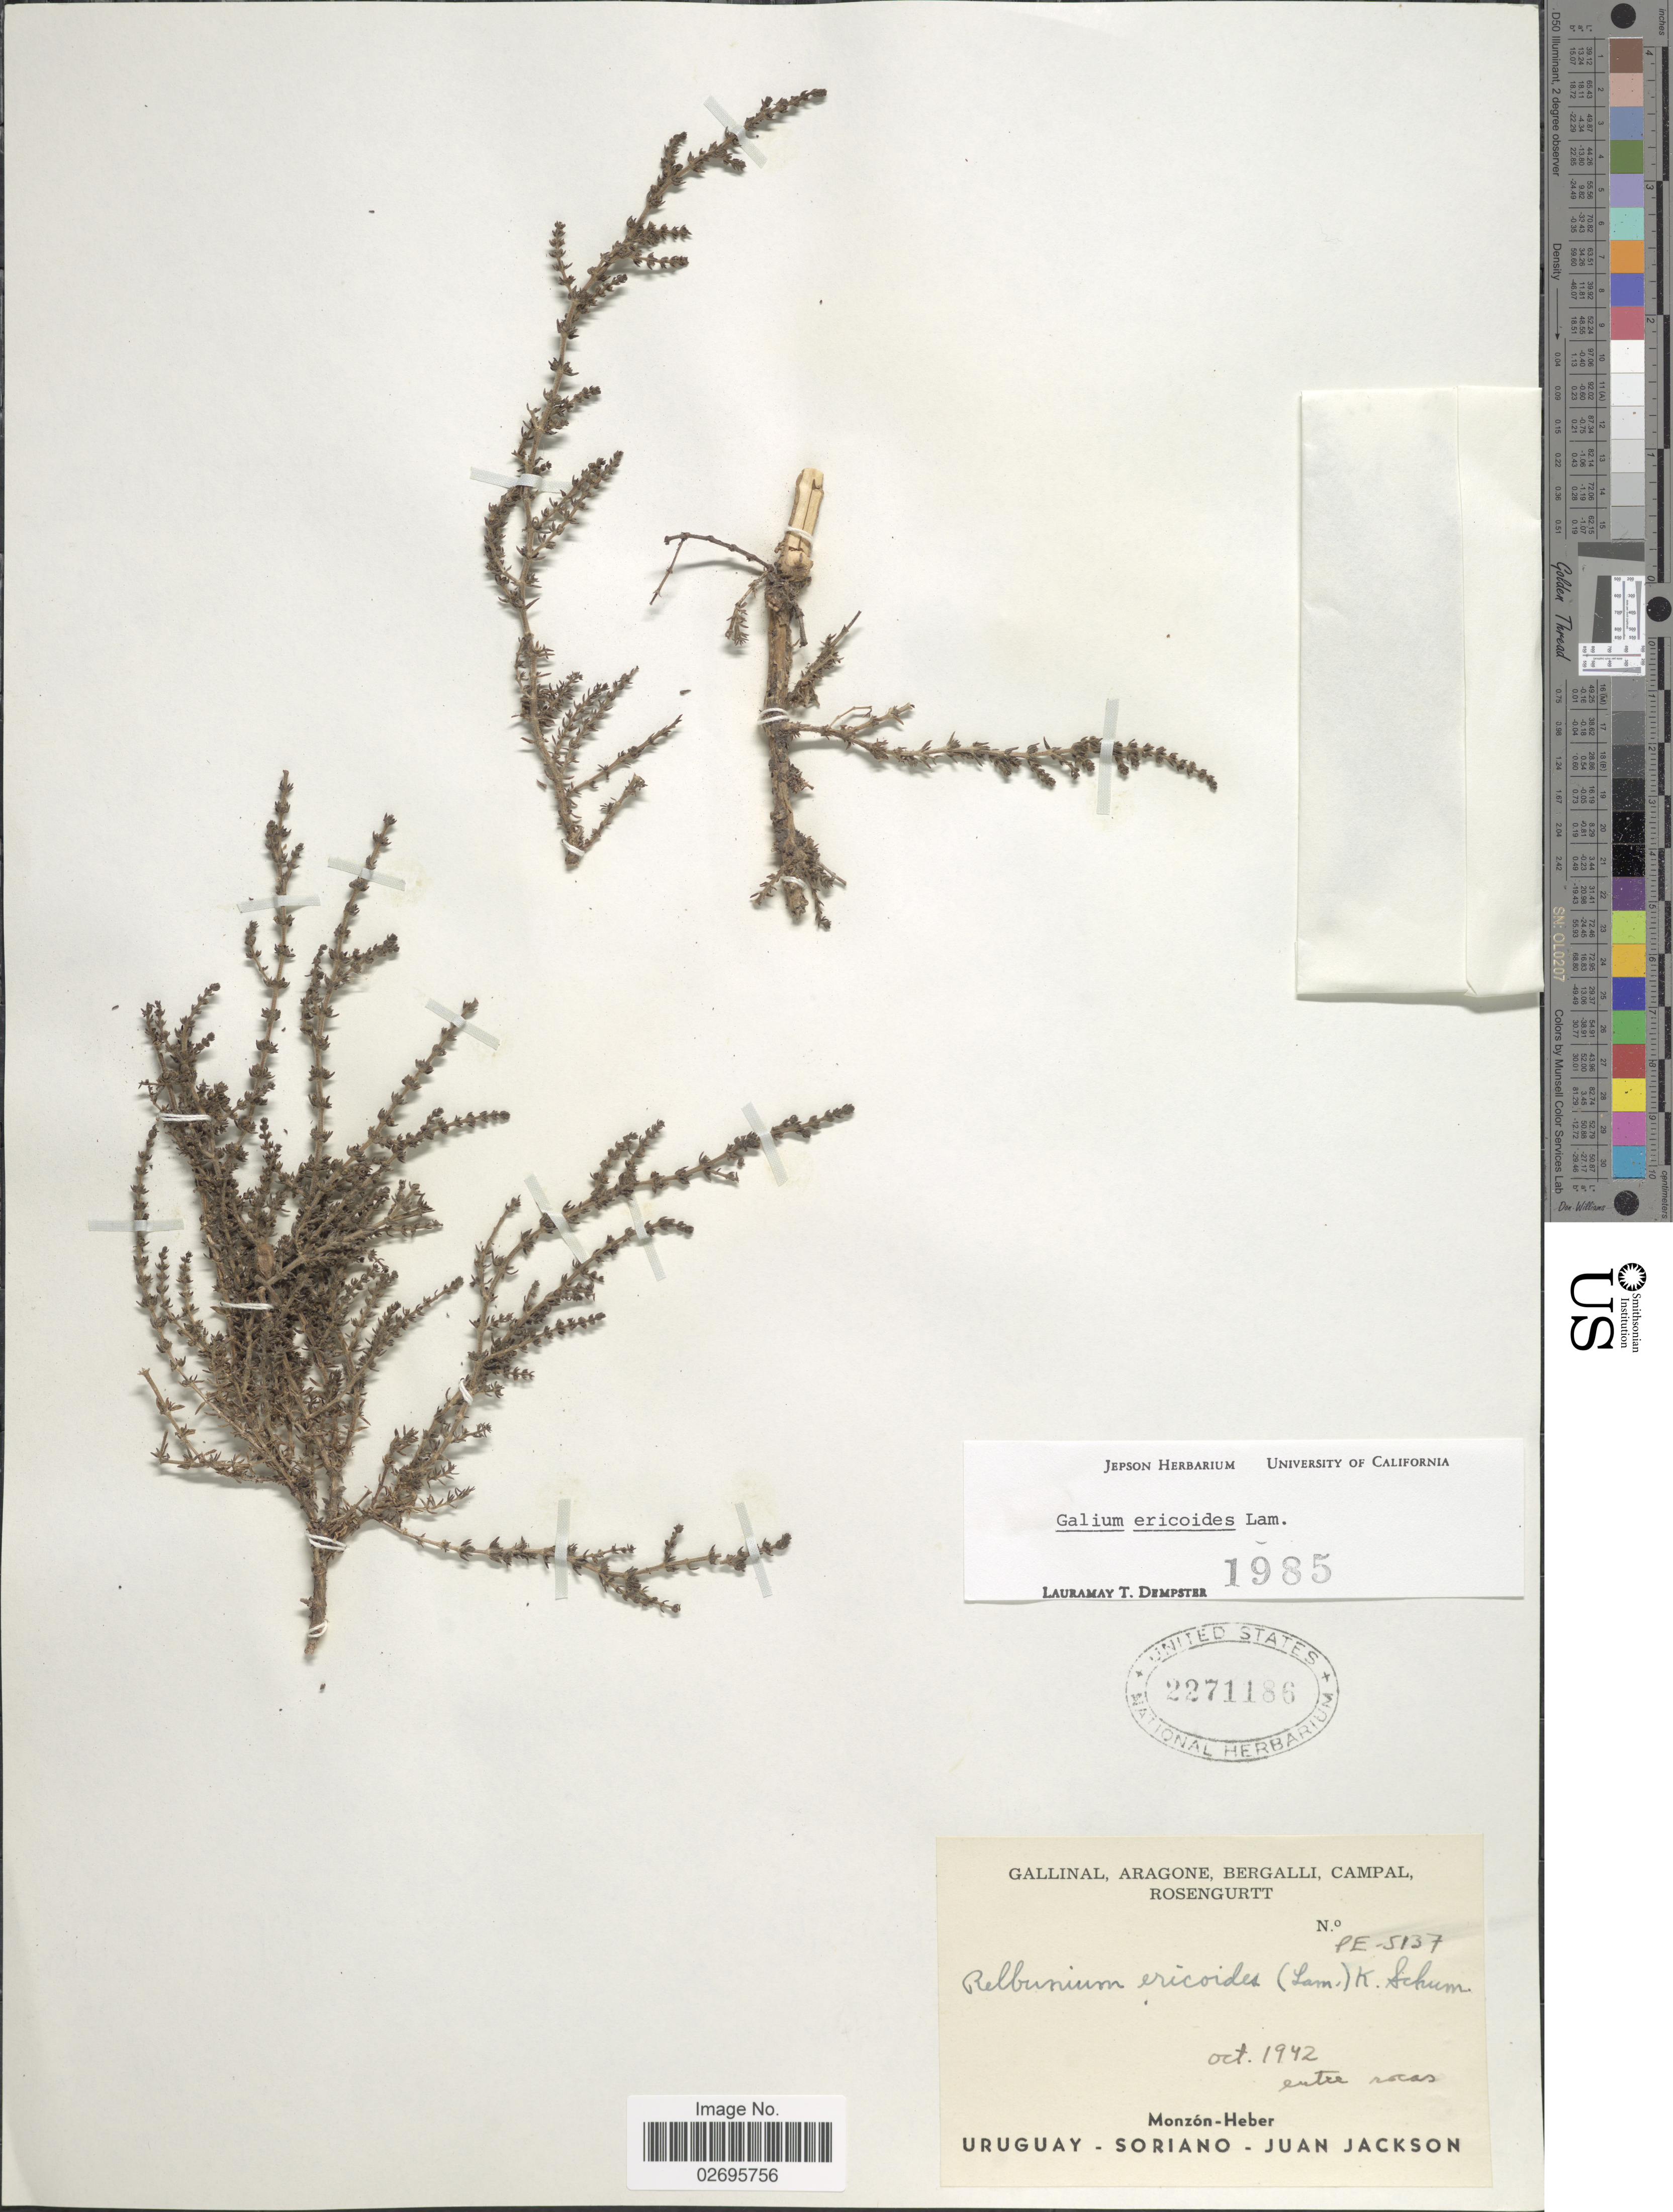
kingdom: Plantae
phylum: Tracheophyta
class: Magnoliopsida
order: Gentianales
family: Rubiaceae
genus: Galium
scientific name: Galium ericoides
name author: Lam.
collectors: -. Gallinal, -- Aragone, -- Bergalli, -- Campal & Rosengurtt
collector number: PE-5137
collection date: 1942-10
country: Uruguay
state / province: Soriano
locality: Monzon-Heber, Uruguay, Soriano, Juam Jackson, entre rocas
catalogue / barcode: US 2271186